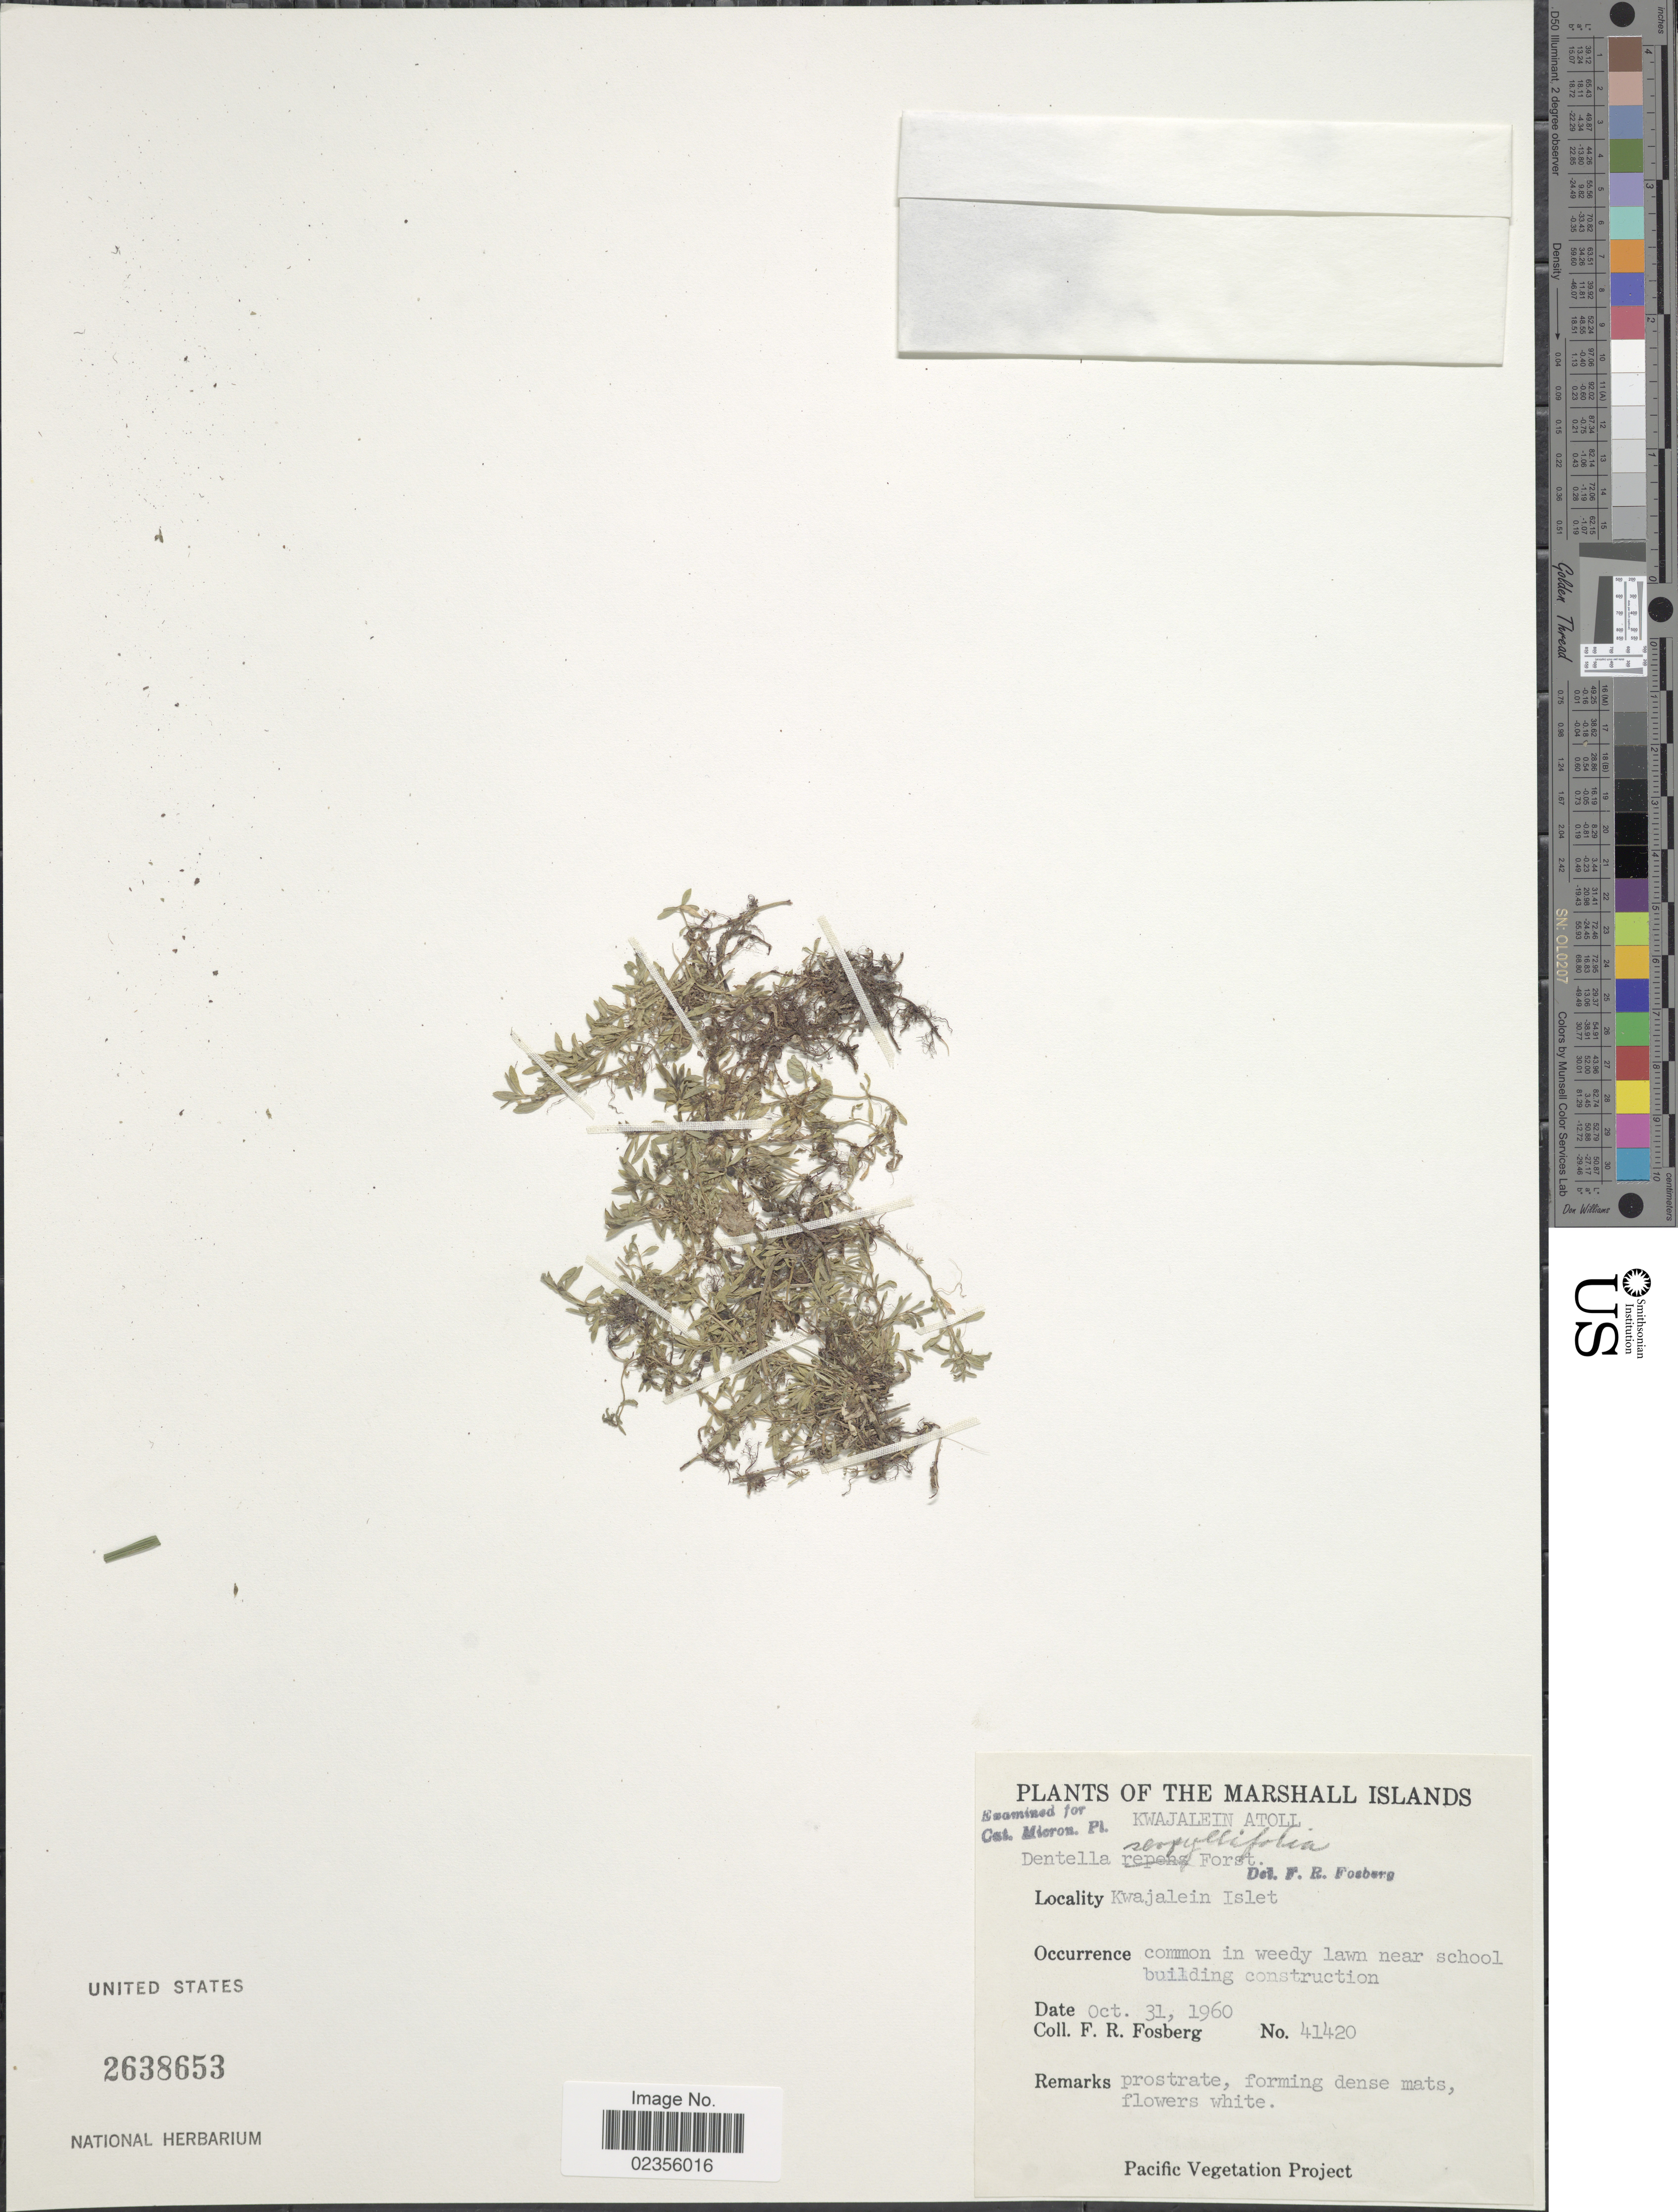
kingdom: Plantae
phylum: Tracheophyta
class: Magnoliopsida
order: Gentianales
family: Rubiaceae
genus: Dentella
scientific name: Dentella serpyllifolia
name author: Airy Shaw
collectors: F. R. Fosberg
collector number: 41420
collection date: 1960-10-31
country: Marshall Islands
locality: Marshall Islands. Kwajalein Atoll. Kwajalein Islet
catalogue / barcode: US 2638653